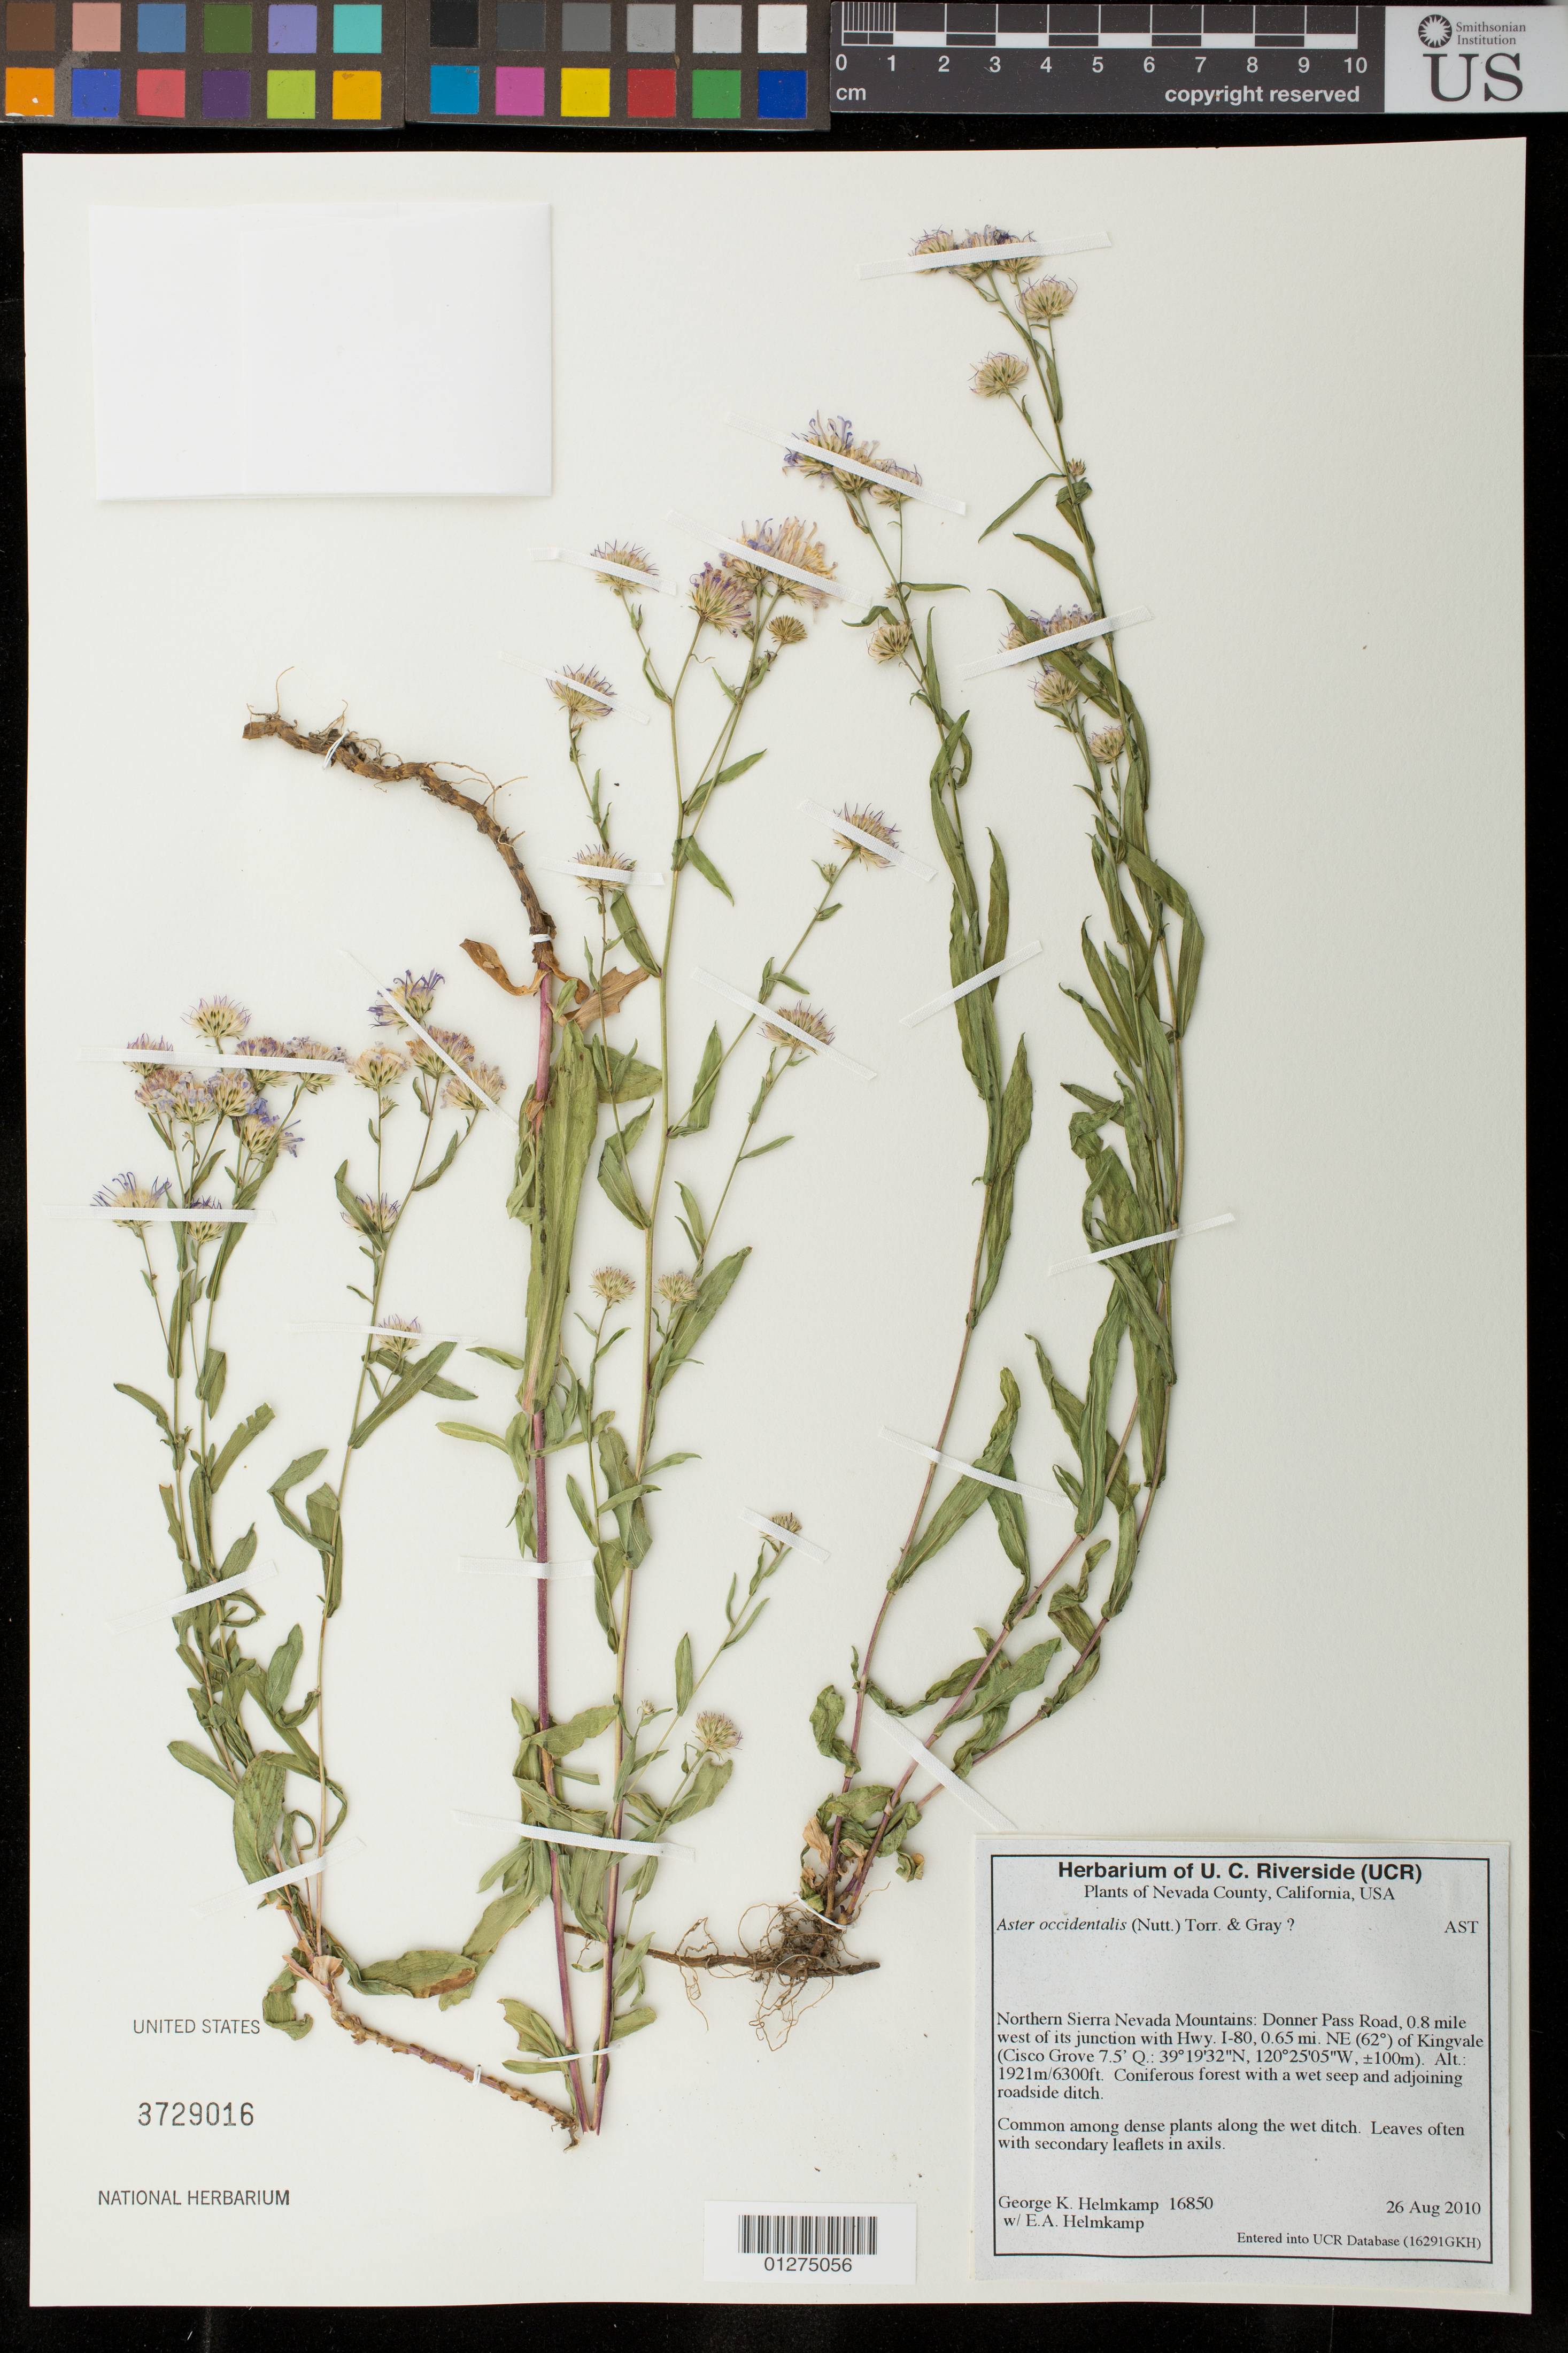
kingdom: Plantae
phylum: Tracheophyta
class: Magnoliopsida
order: Asterales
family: Asteraceae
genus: Symphyotrichum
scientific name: Symphyotrichum spathulatum var. spathulatum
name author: (Lindl.) G.L. Nesom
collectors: G. Helmkamp & E. Helmkamp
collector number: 16850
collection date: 2010-08-26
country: United States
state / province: California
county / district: Nevada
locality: Northern Sierra Nevada Mountains: Donner Pass Road, 0.8 mile west of its junction with Hwy. I-80, 0.65 mi. NE (62 degrees) of Kingvale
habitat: coniferous forest with a wet seep and adjoining roadside ditch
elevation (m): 1921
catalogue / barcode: US 3729016